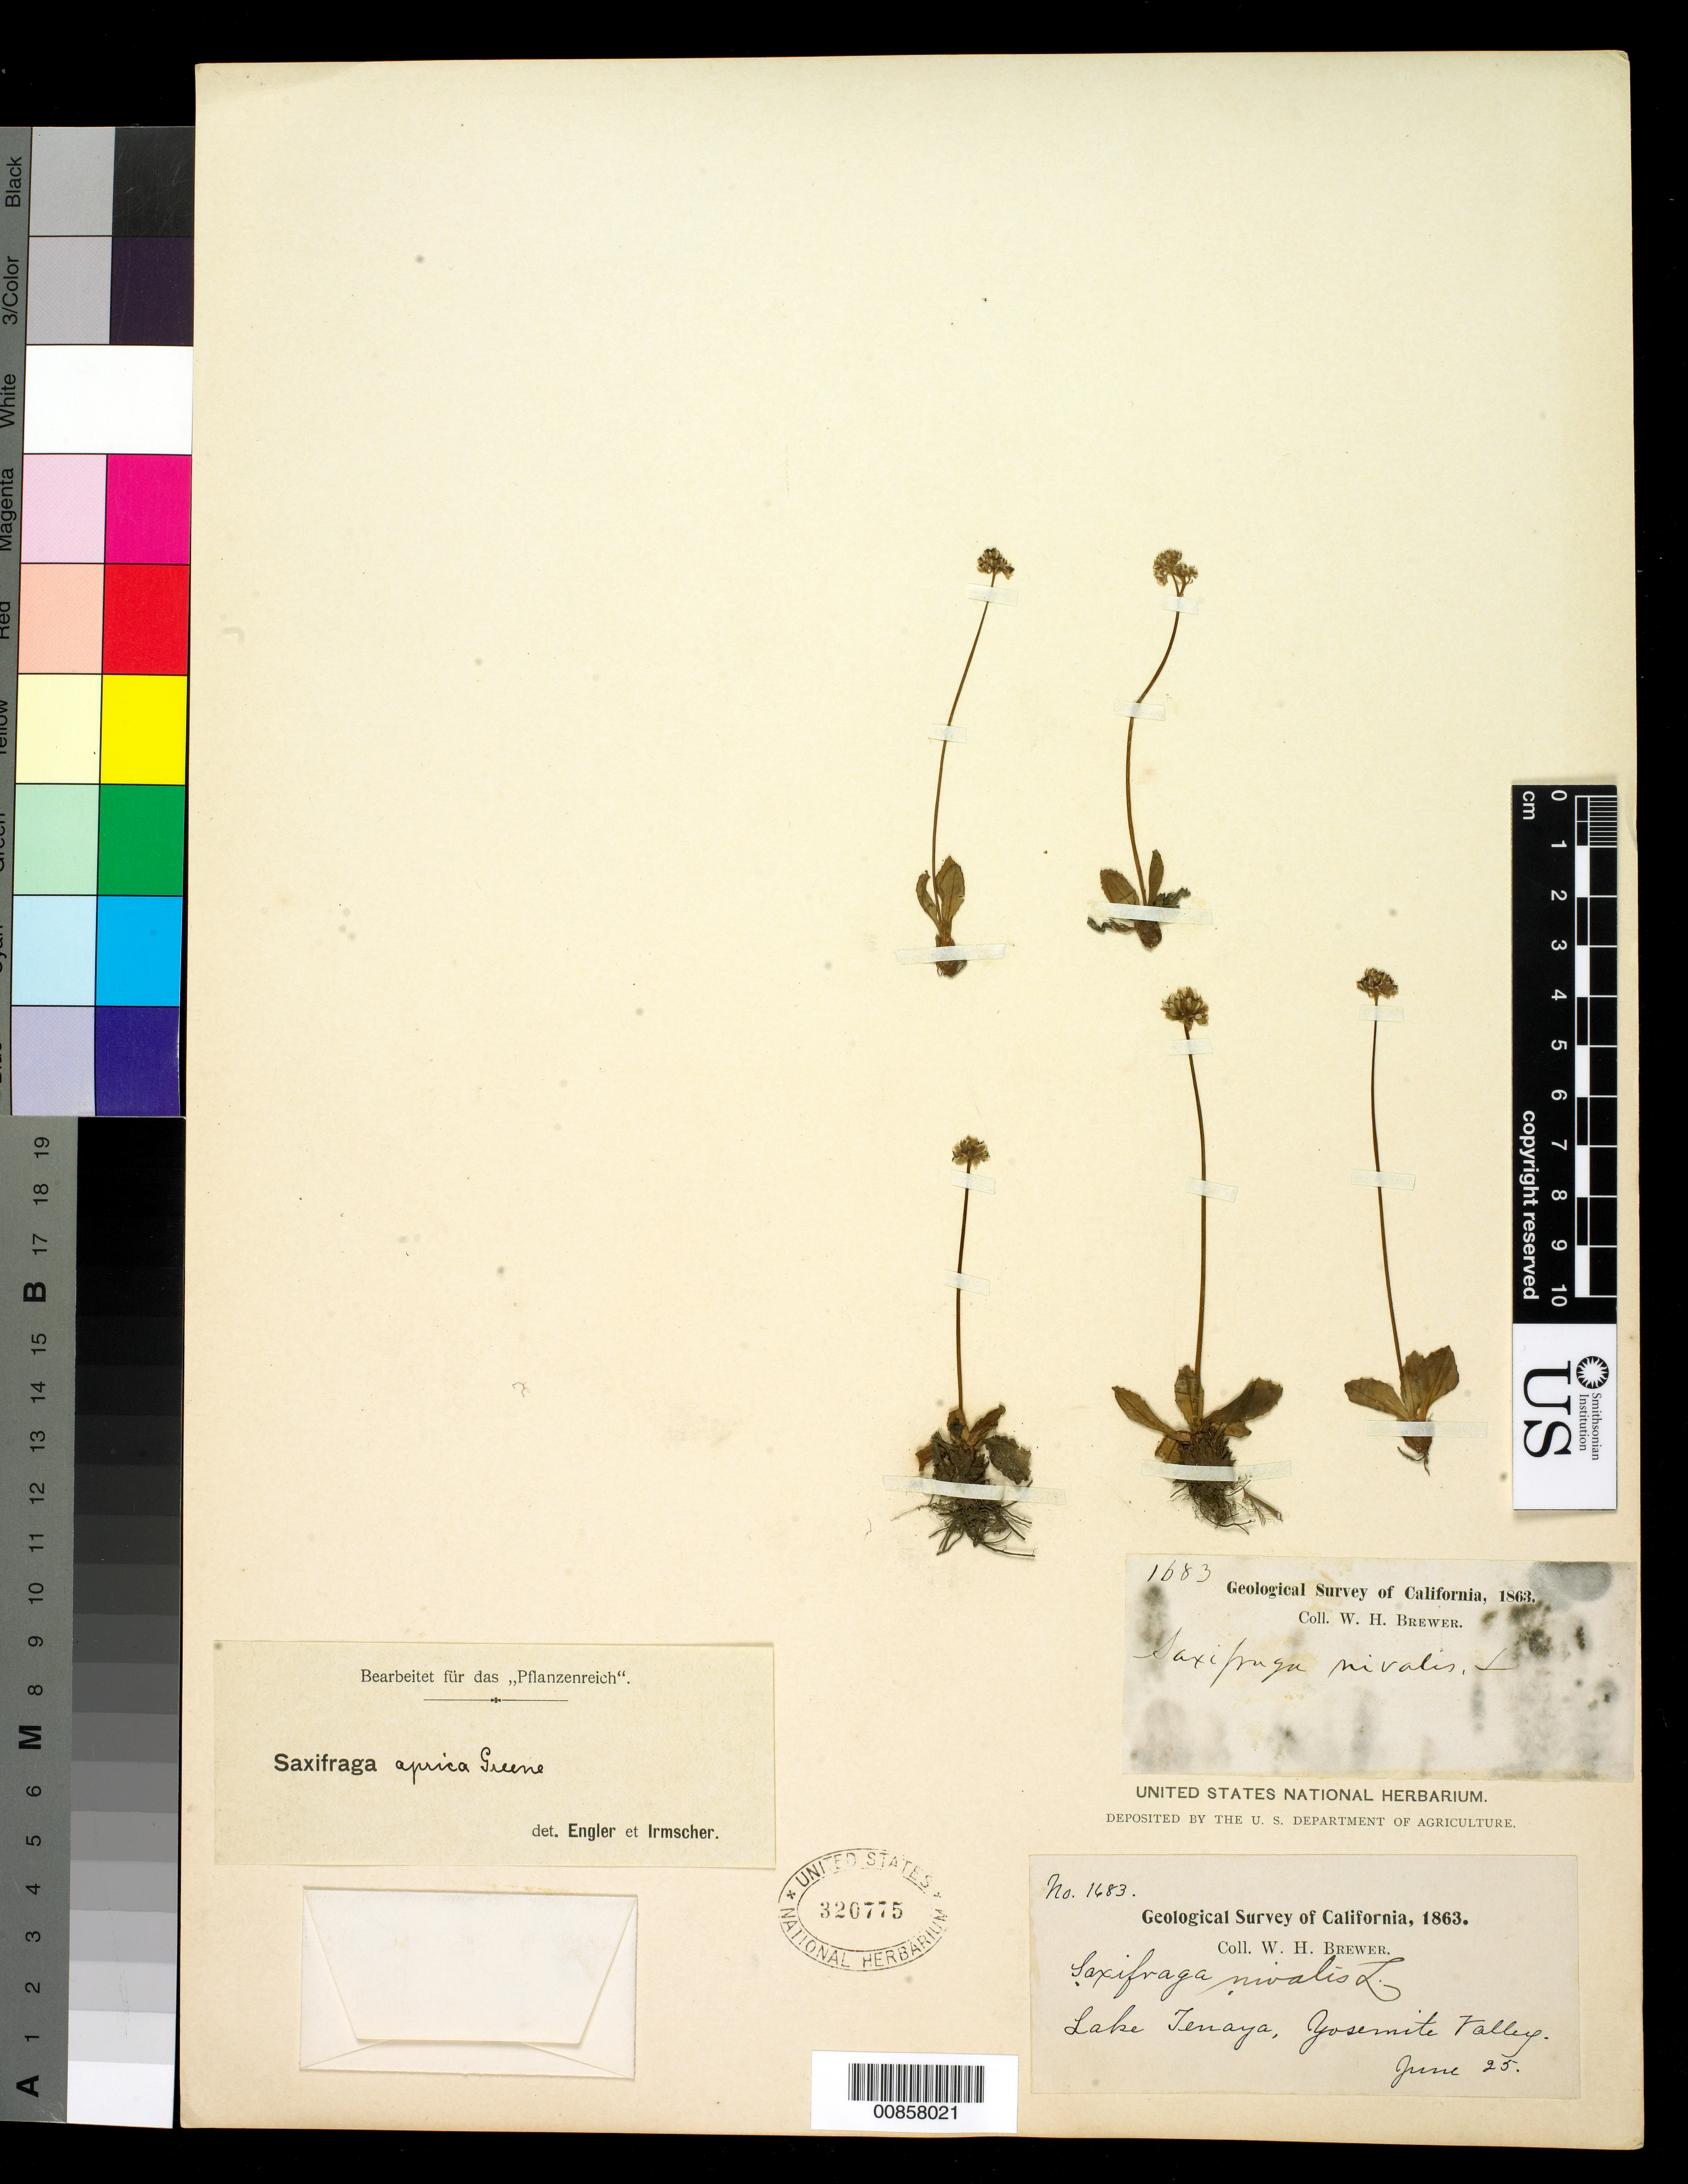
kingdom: Plantae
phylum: Tracheophyta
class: Magnoliopsida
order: Saxifragales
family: Saxifragaceae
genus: Micranthes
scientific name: Micranthes aprica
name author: (Greene) Small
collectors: W. H. Brewer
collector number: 1683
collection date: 1863-06-25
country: United States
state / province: California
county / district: Mariposa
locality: Lake Tenaya, Yosemite Valley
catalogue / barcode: US 320775